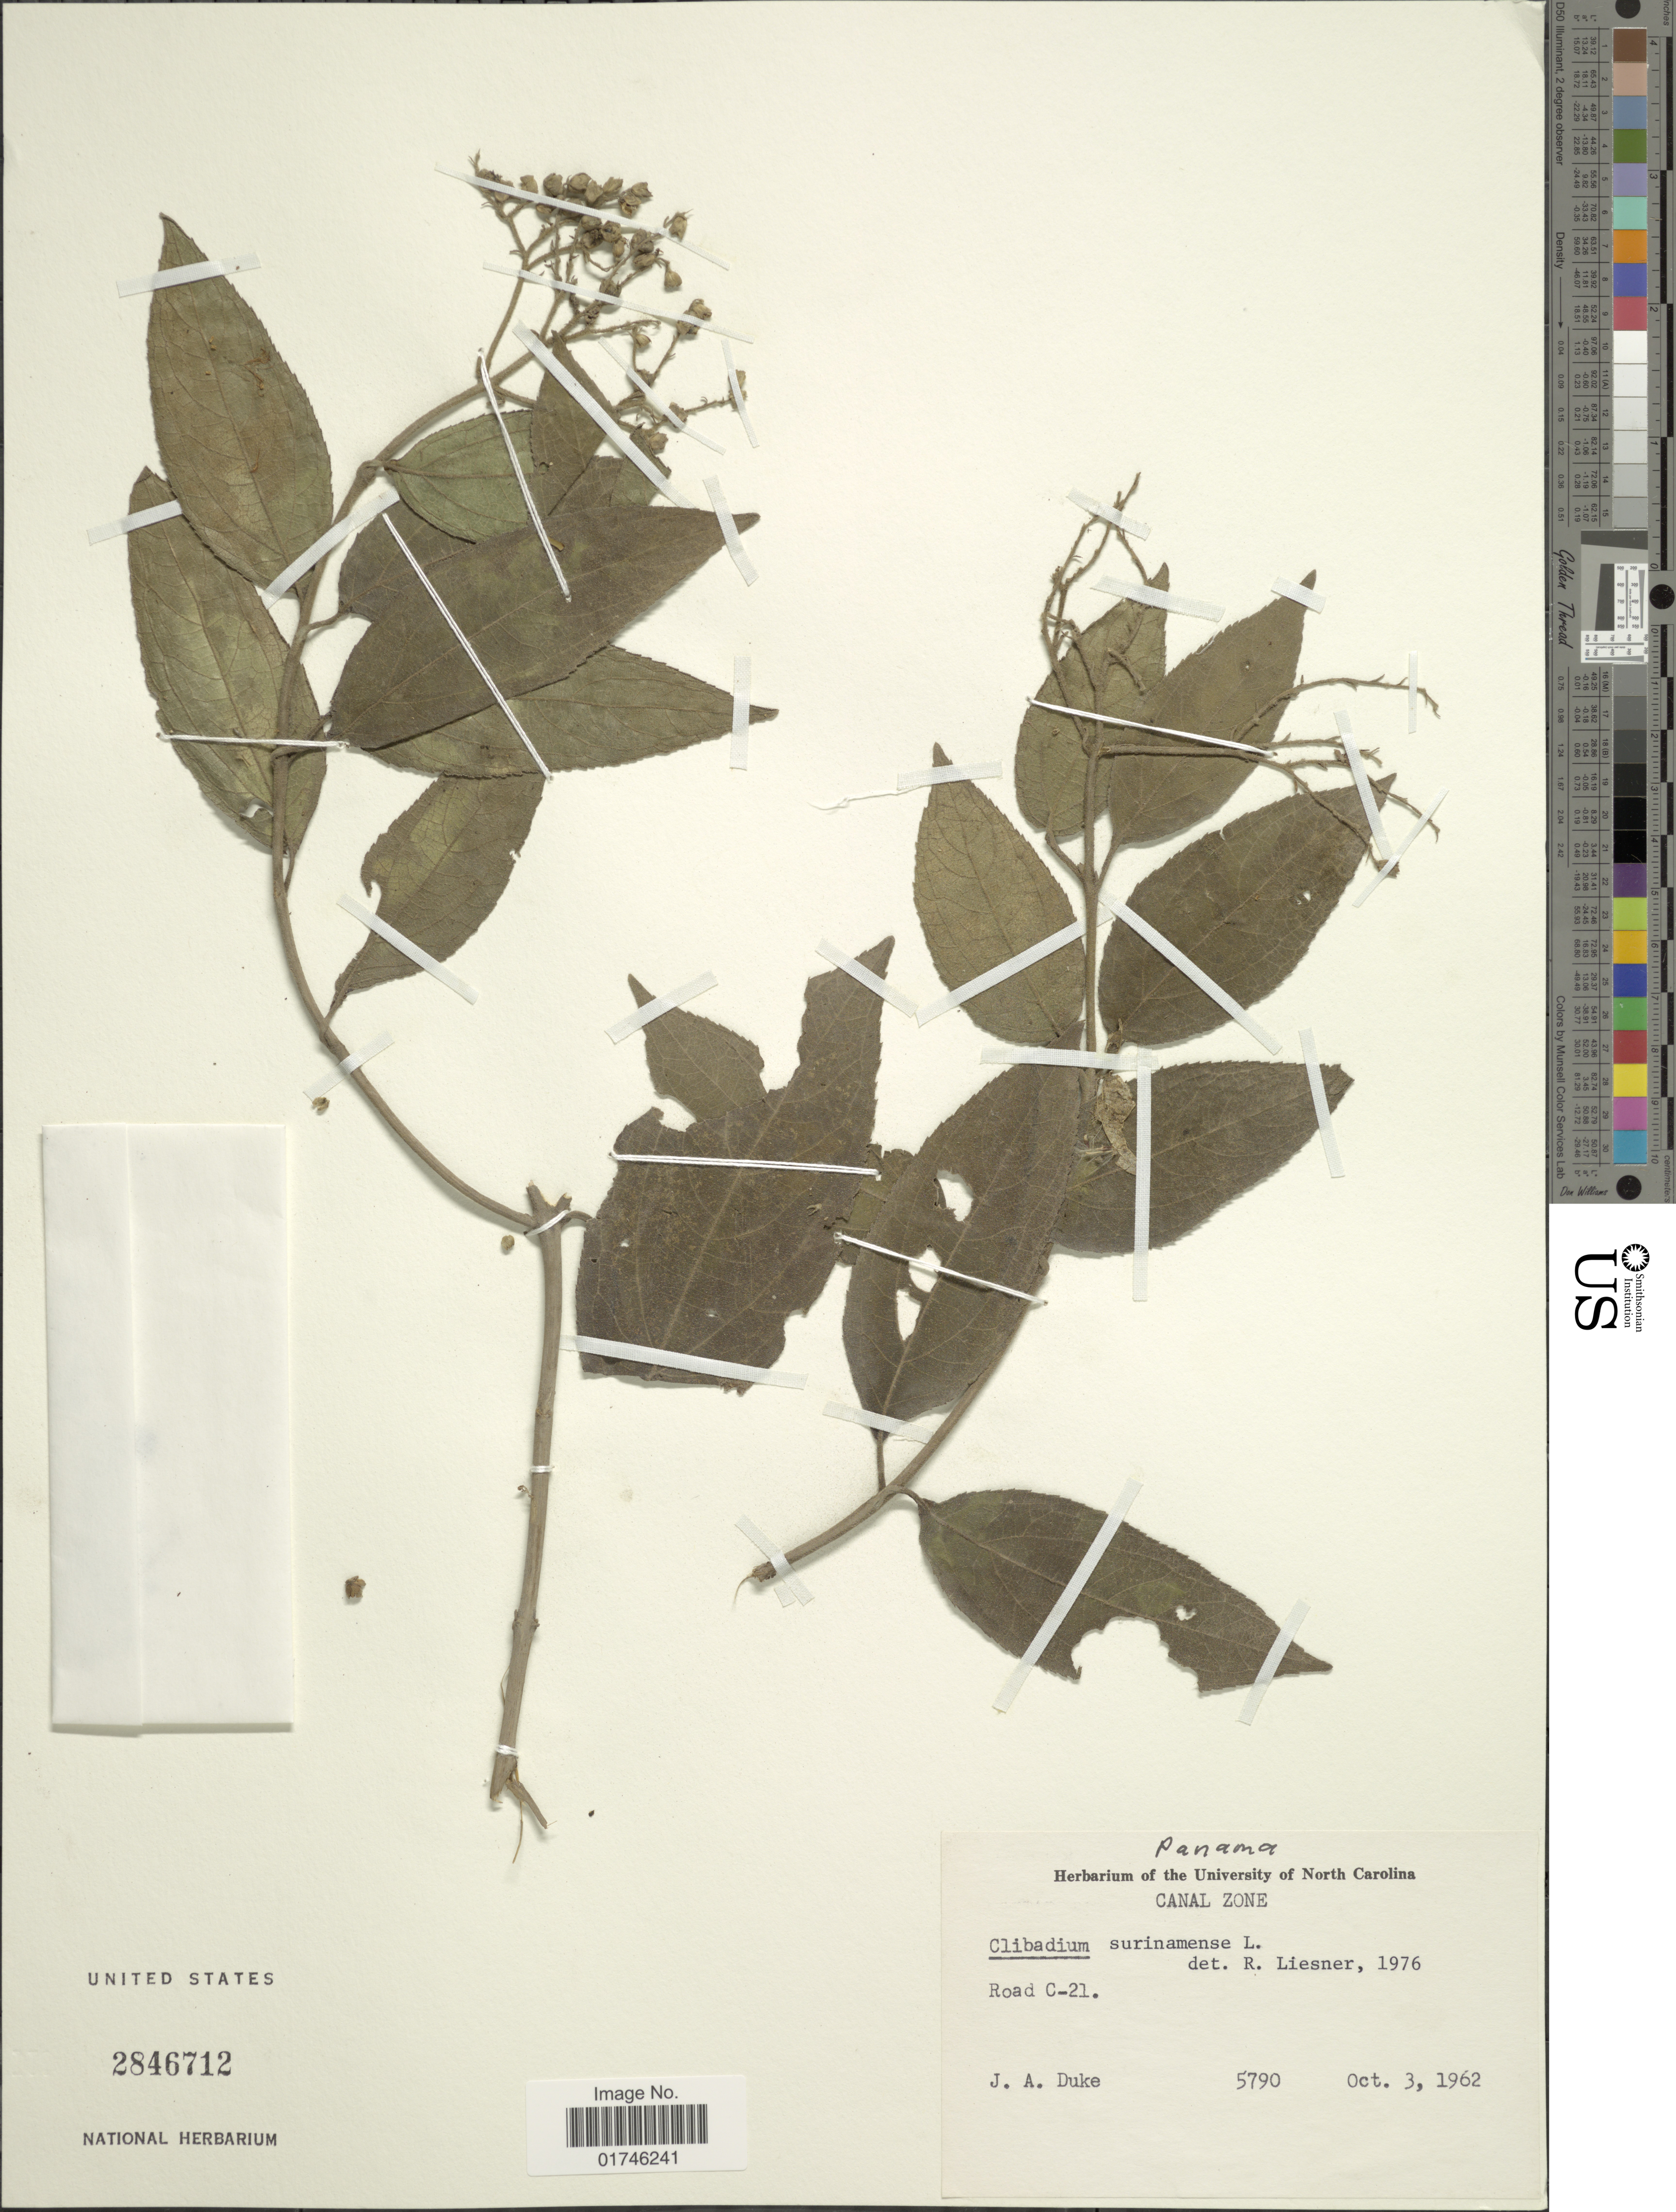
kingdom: Plantae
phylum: Tracheophyta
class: Magnoliopsida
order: Asterales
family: Asteraceae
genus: Clibadium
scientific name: Clibadium surinamense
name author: L.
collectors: J. A. Duke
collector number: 5790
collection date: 1962-10-03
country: Panama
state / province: Colón / Panamá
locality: Canal Zone, Road C-21.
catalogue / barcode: US 2846712